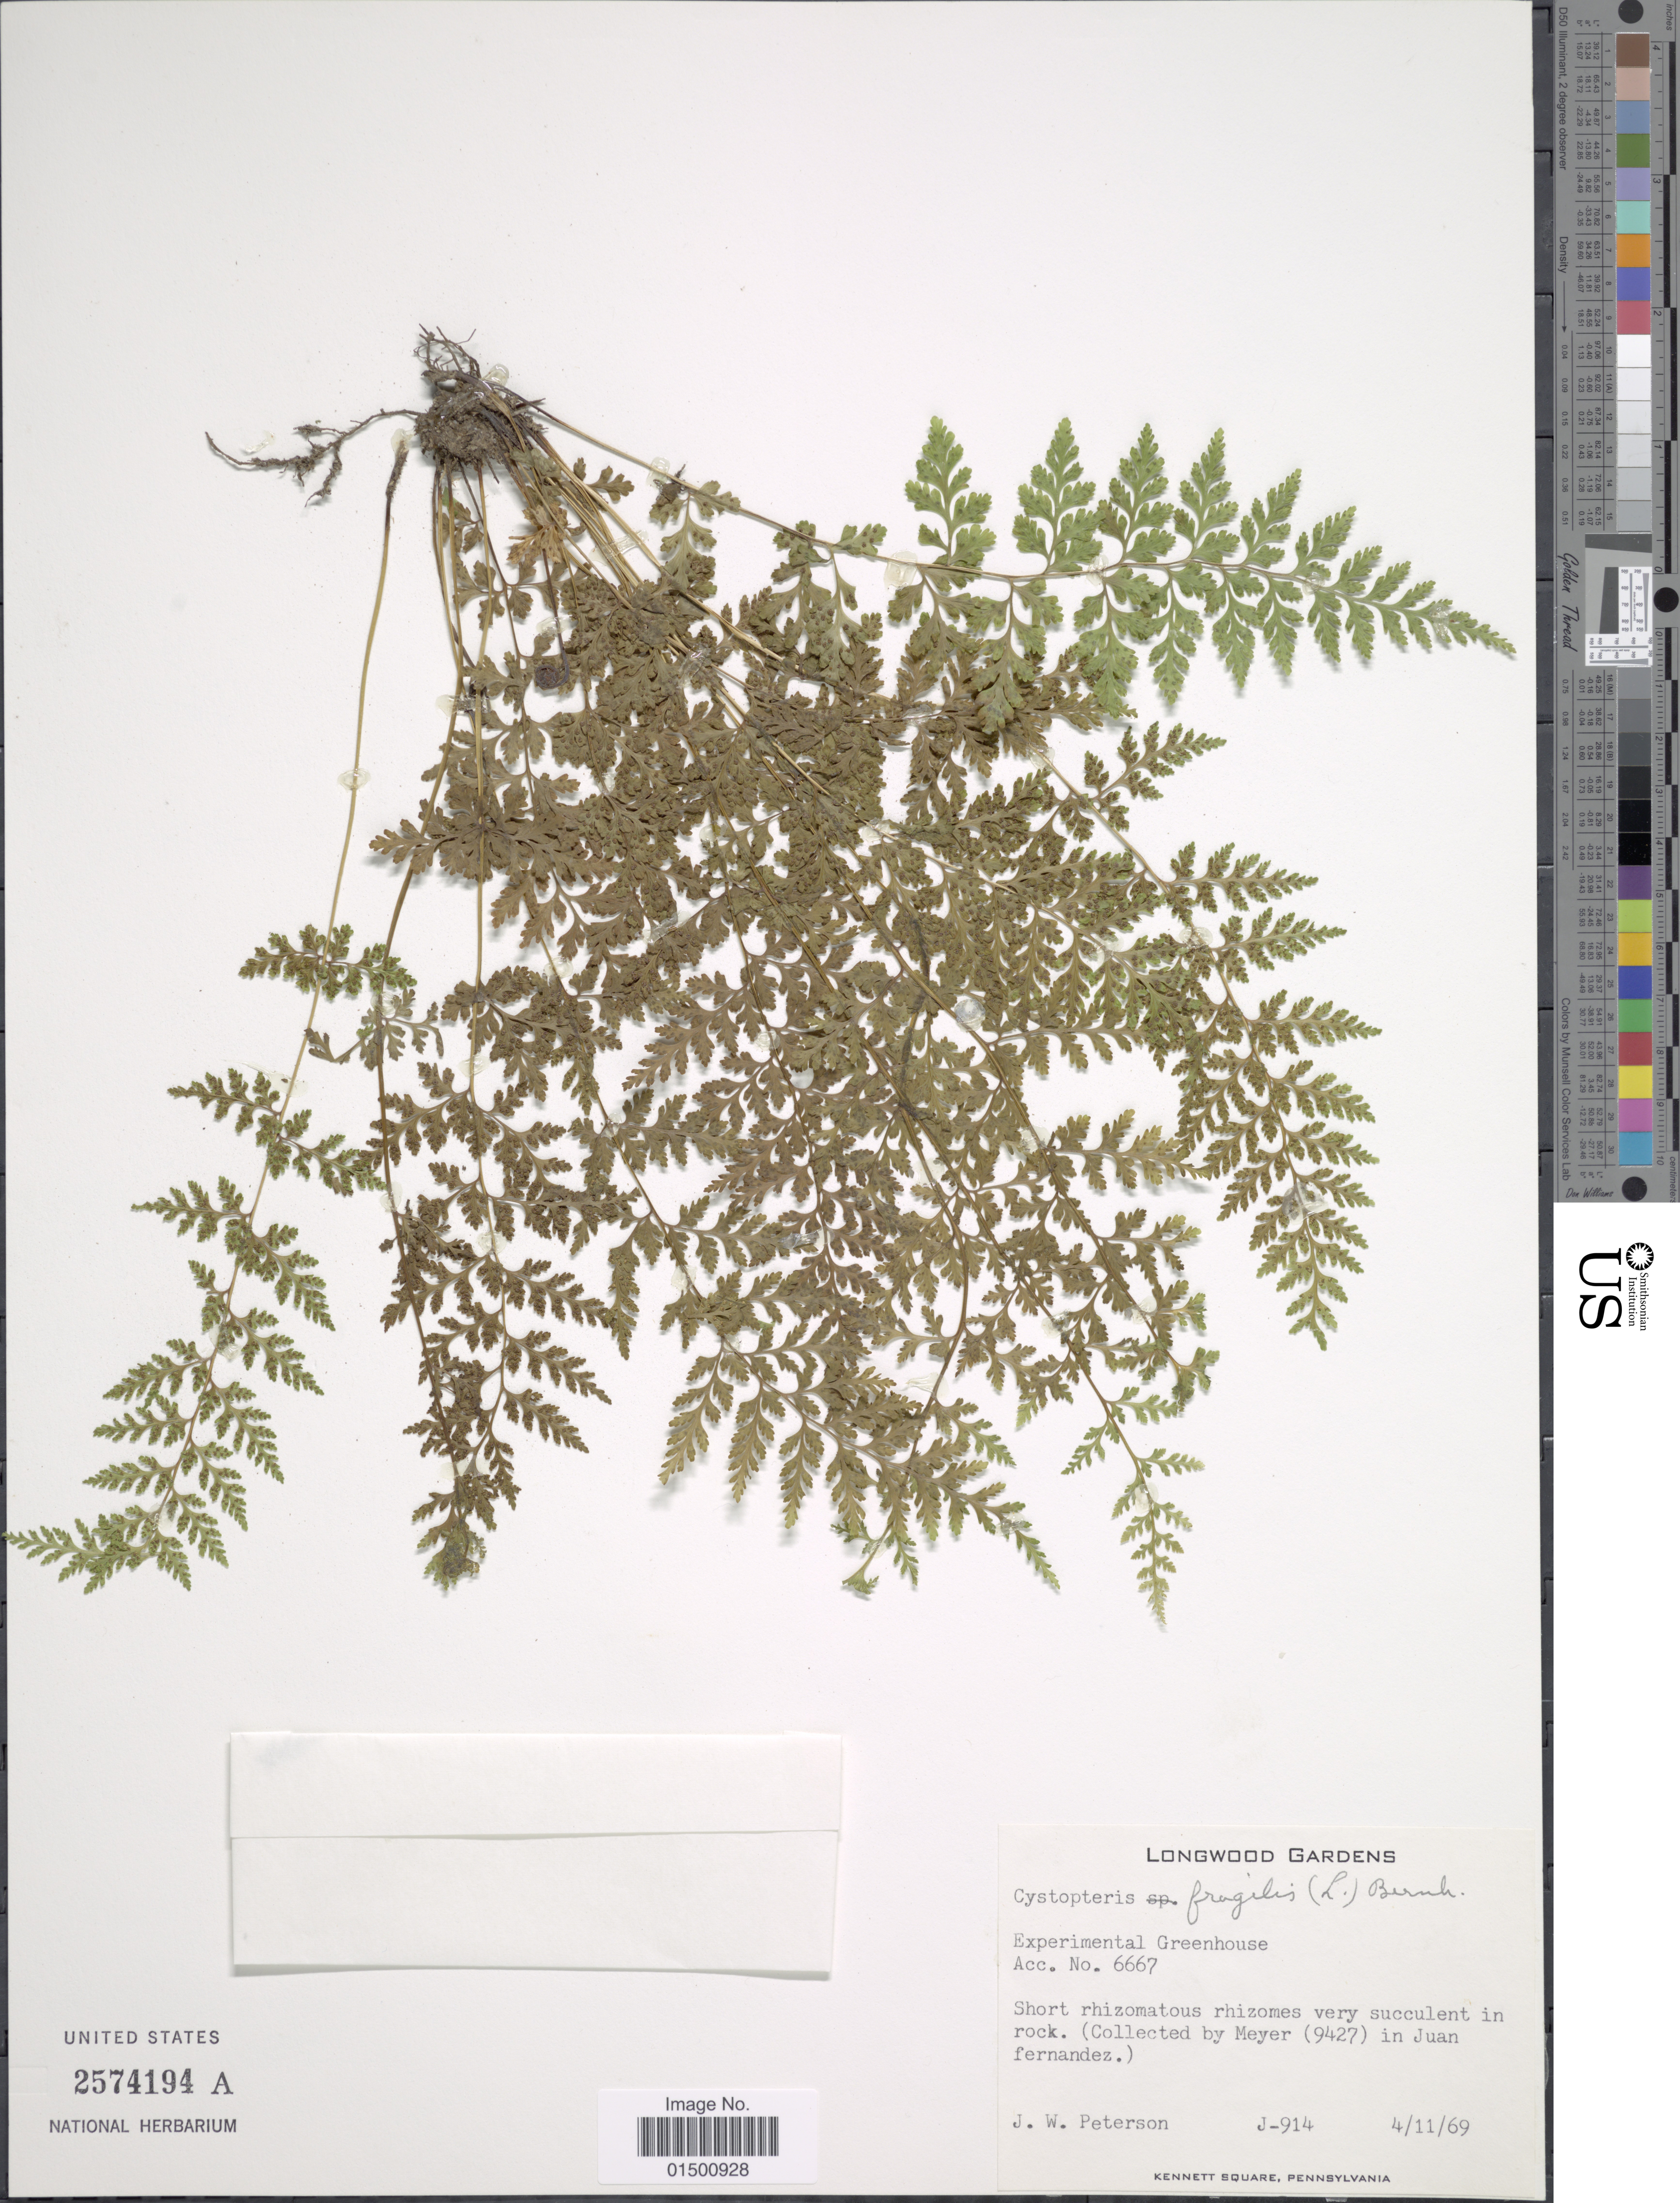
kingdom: Plantae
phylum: Tracheophyta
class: Polypodiopsida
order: Polypodiales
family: Cystopteridaceae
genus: Cystopteris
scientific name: Cystopteris fragilis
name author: (L.) Bernh.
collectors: J. W. Peterson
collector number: J-914/ 6667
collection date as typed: Transcribed d/m/y: 11/4/69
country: United States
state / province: Pennsylvania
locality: Longwood Gardens, Experimental Greenhouse, Kennett Square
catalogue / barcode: US 2574194A